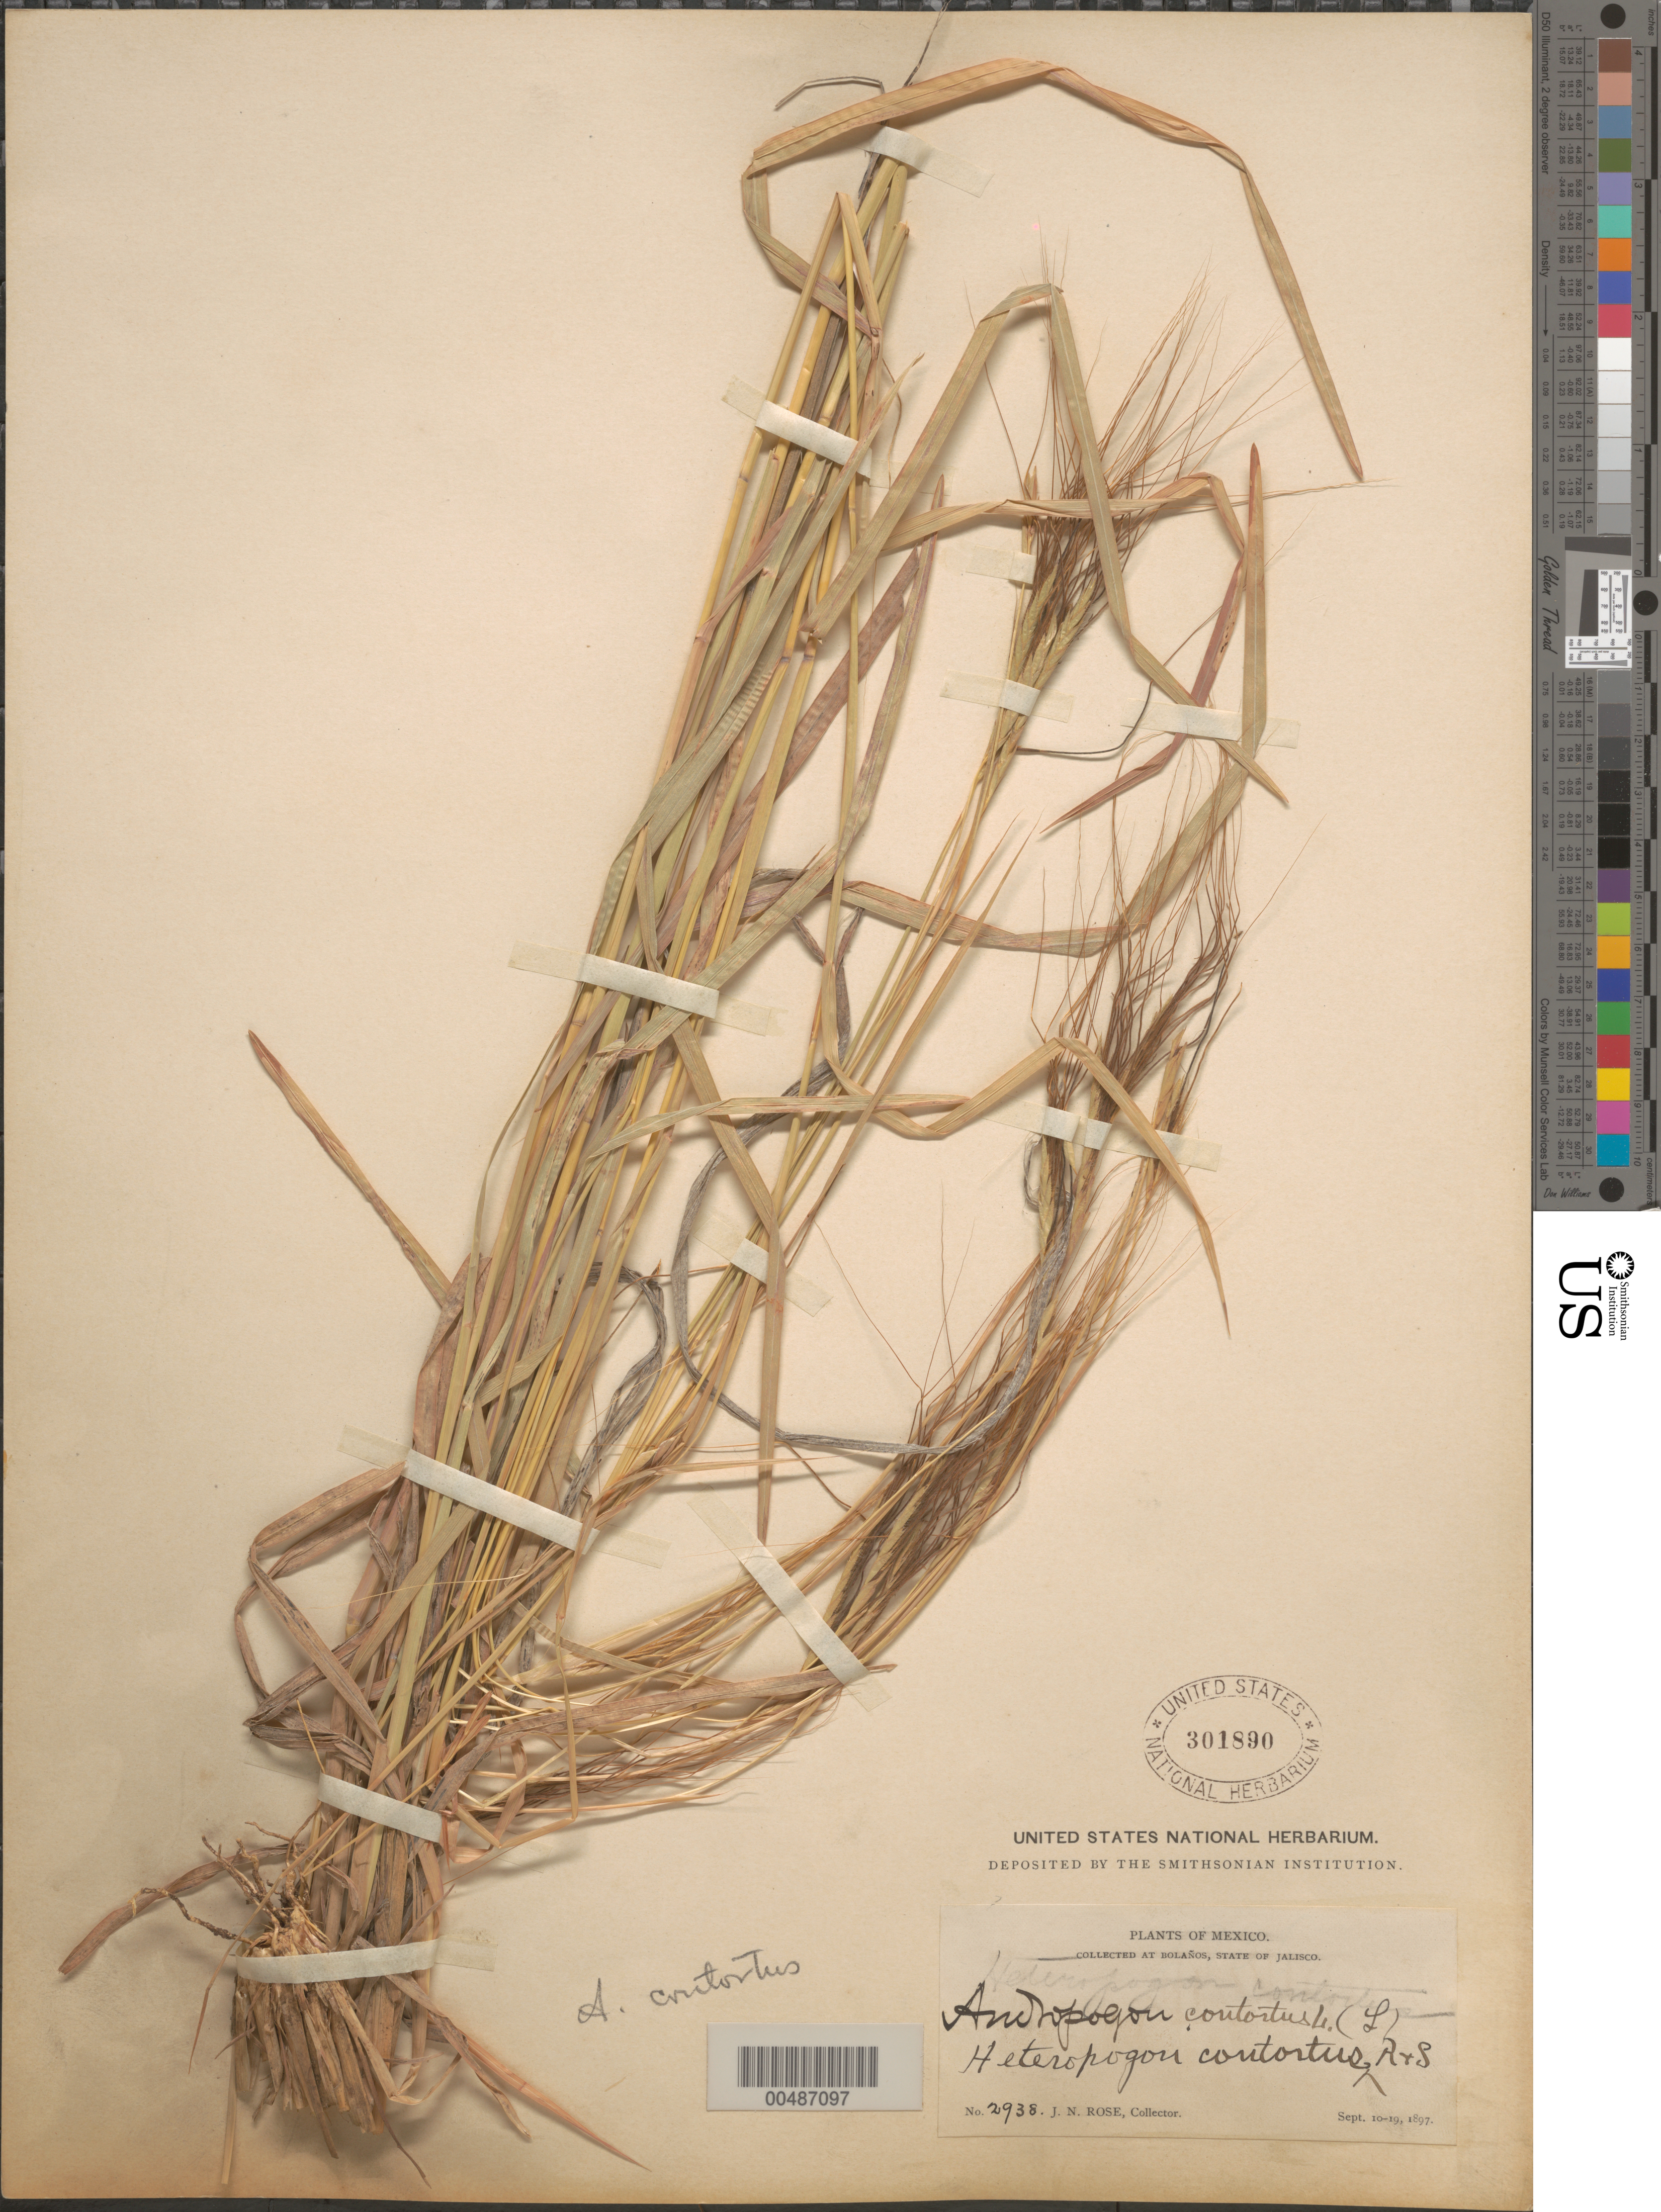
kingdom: Plantae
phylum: Tracheophyta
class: Liliopsida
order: Poales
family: Poaceae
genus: Heteropogon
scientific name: Heteropogon contortus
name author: (L.) P. Beauv. ex Roem. & Schult.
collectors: J. N. Rose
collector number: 2938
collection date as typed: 10 Sep 1897 to 19 Sep 1897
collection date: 1897-09-10/1897-09-19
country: Mexico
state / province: Jalisco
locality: Bolaños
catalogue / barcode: US 301890